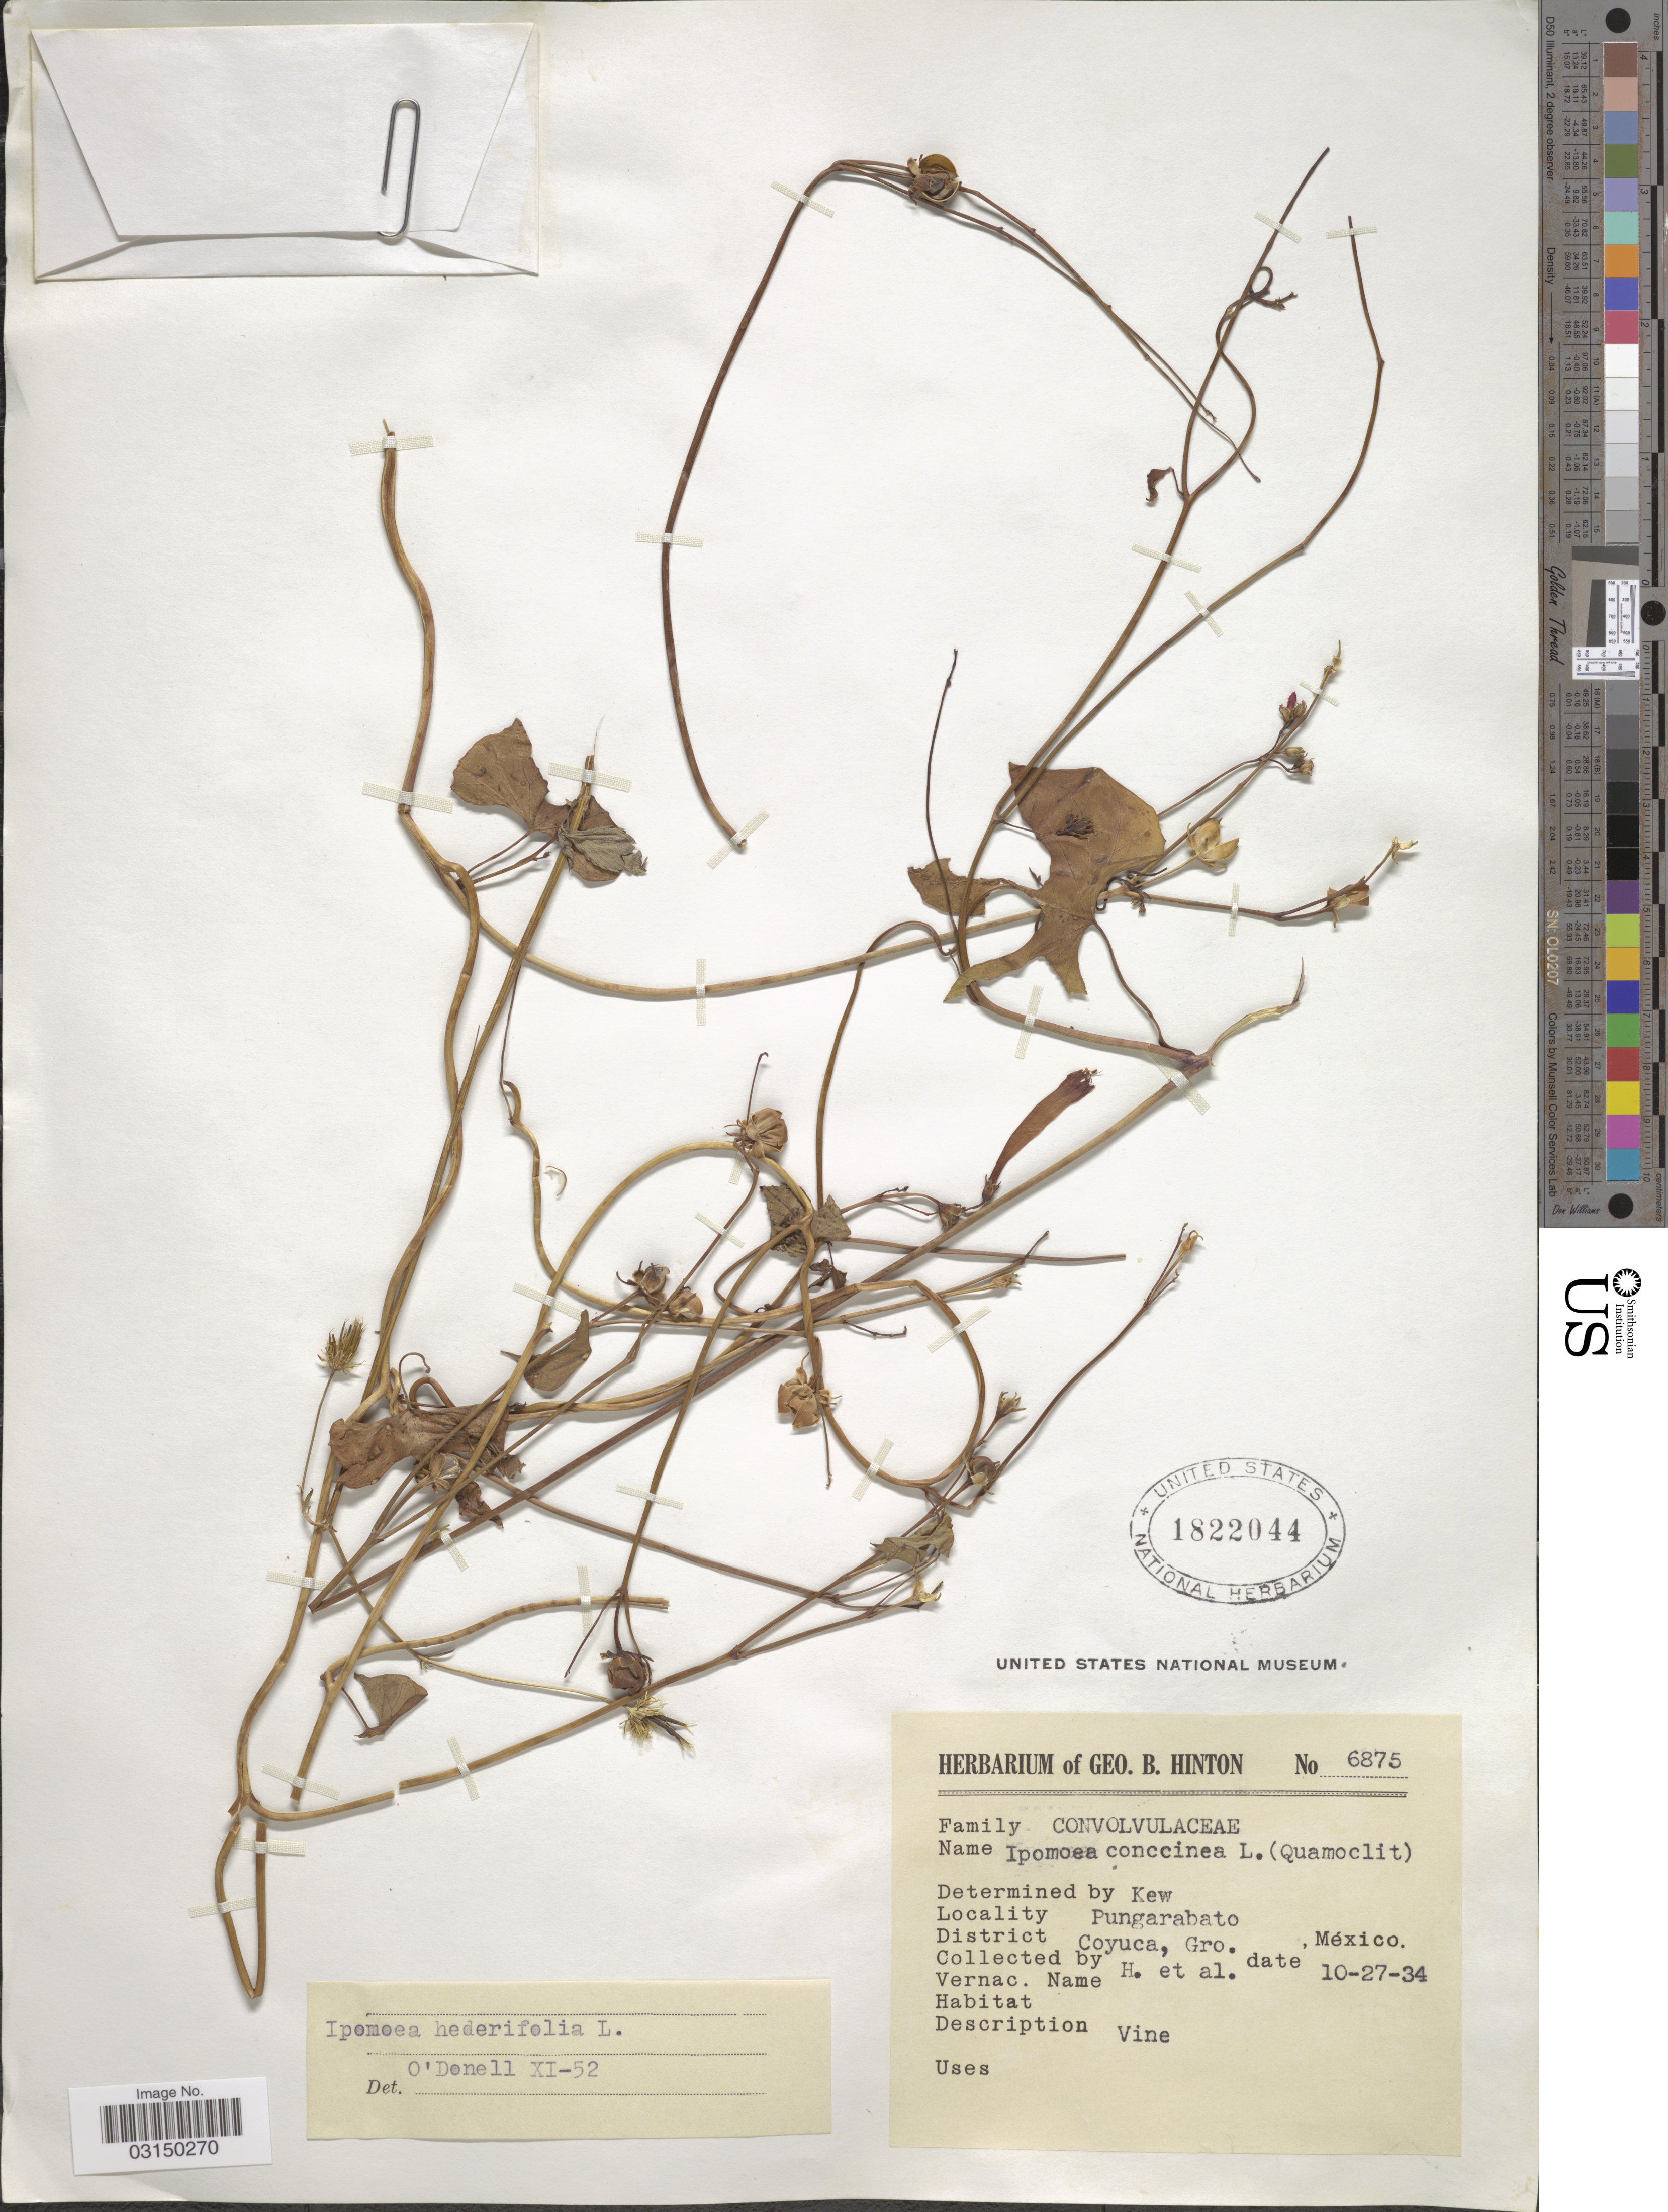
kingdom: Plantae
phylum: Tracheophyta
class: Magnoliopsida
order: Solanales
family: Convolvulaceae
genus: Ipomoea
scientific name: Ipomoea hederifolia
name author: L.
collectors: G. B. Hinton & et al.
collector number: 6875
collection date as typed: Transcribed d/m/y: 27/10/34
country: Mexico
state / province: Guerrero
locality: Pungarabato. District Coyuca, Gro.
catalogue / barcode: US 1822044